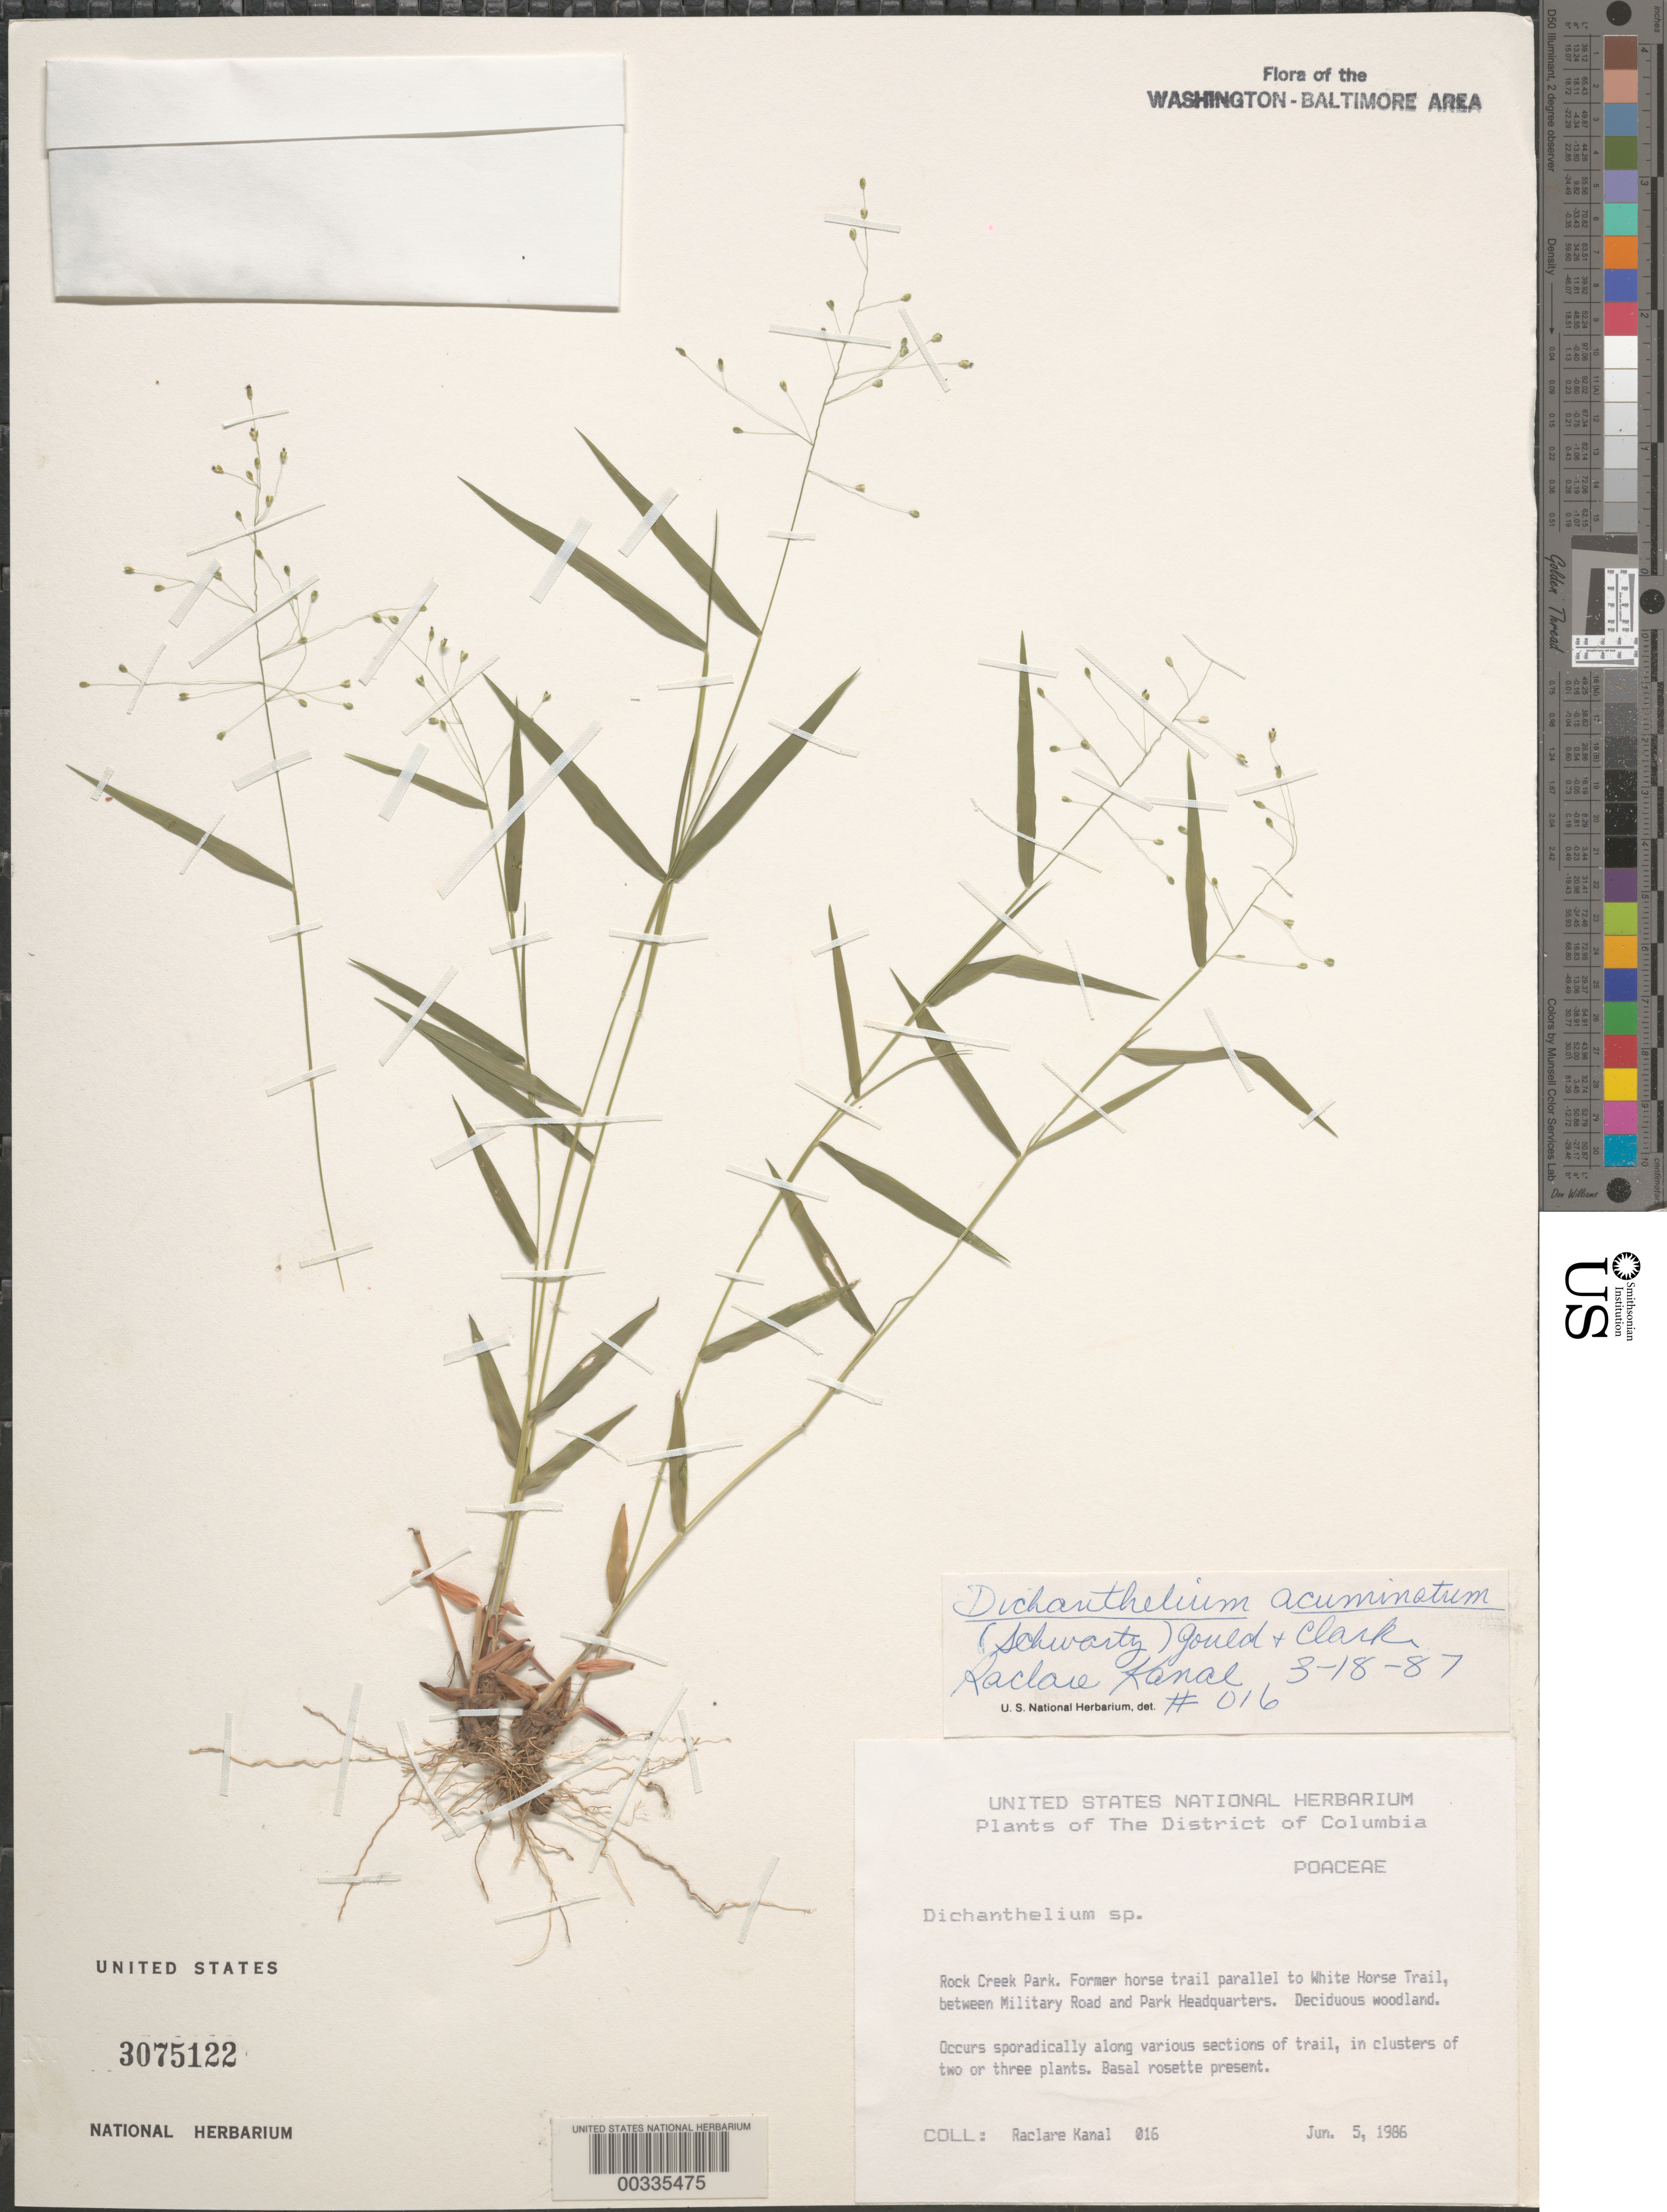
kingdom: Plantae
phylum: Tracheophyta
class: Liliopsida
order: Poales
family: Poaceae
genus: Dichanthelium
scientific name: Dichanthelium acuminatum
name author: (Sw.) Gould & C.A. Clark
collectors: R. Kanal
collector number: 016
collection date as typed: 05 Jun 1986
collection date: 1986-06-05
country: United States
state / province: District of Columbia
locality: Rock Creek Park, former Horse trail parallel to White Horse Trail, between Military road and Park Headquarters Rock Creek Park and Vicinity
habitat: Diciduous woodland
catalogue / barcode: US 3075122